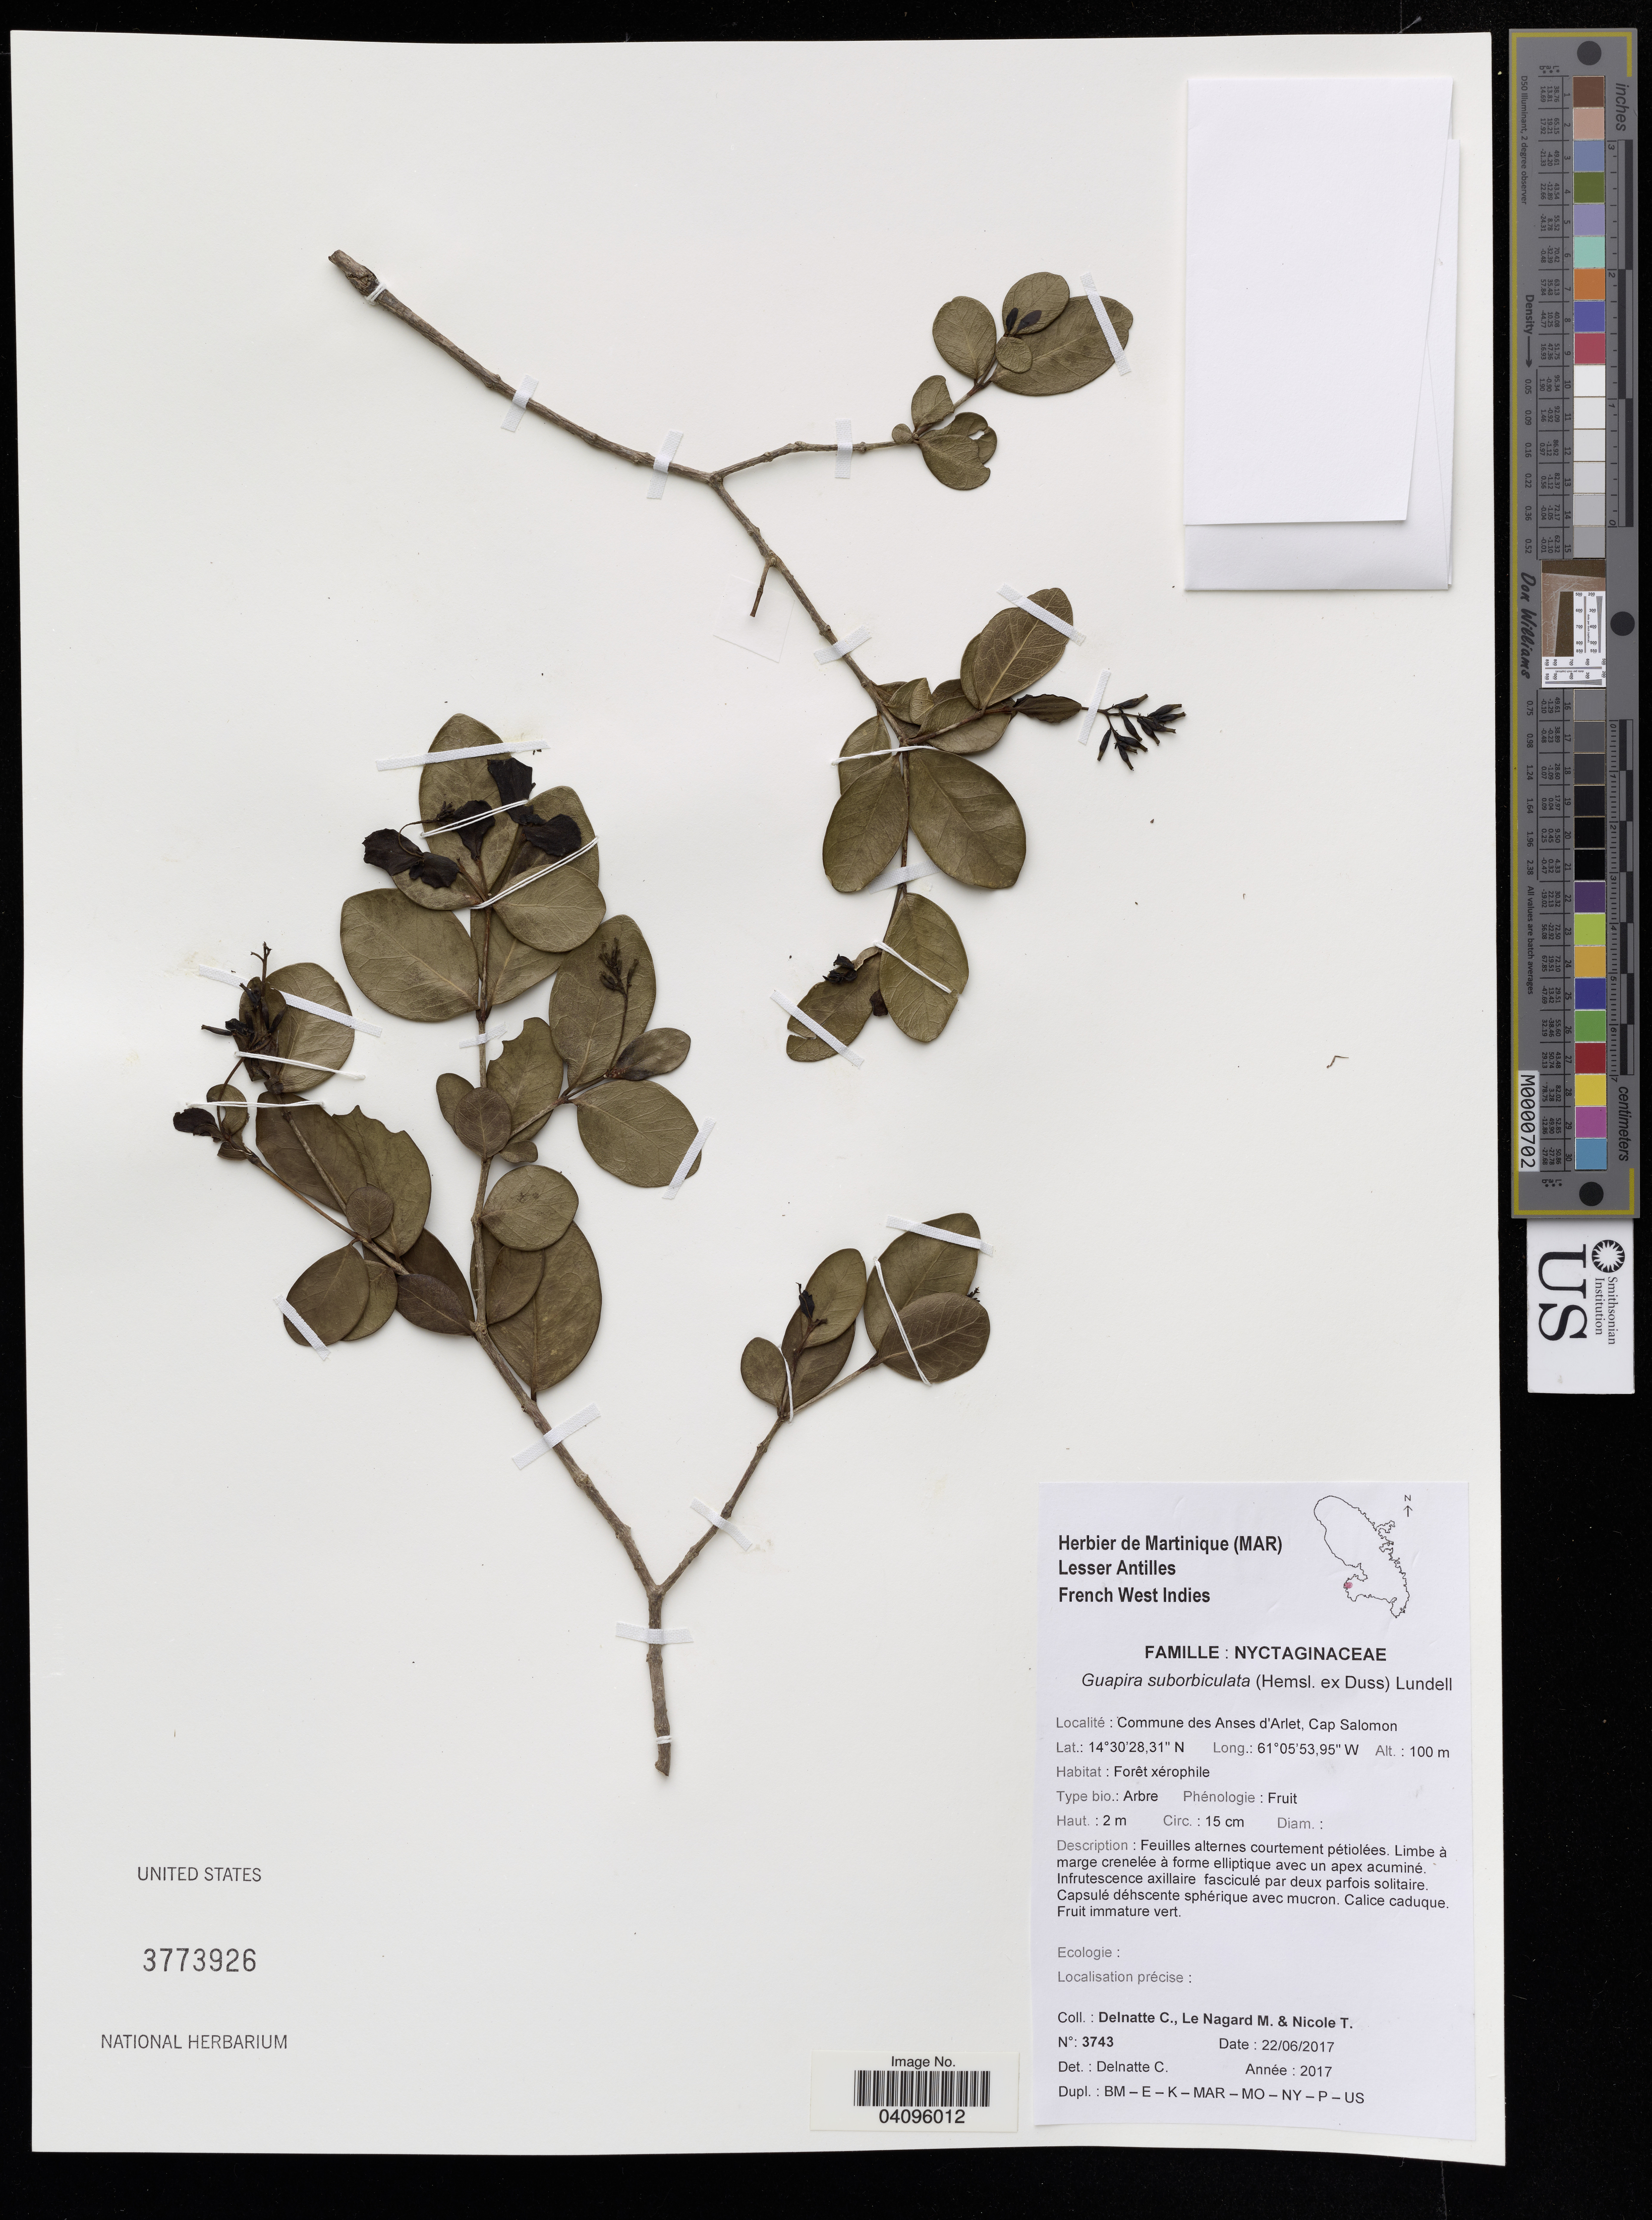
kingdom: Plantae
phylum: Tracheophyta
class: Magnoliopsida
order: Caryophyllales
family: Nyctaginaceae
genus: Guapira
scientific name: Guapira suborbiculata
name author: (Hemsl. ex Duss) Lundell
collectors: C. Delnatte, M. Le Nagard & T. Nicole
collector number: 3743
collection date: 2017-06-22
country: Martinique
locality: Commune des Anses d'Arlet, Cap Salomon.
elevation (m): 100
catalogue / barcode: US 3773926